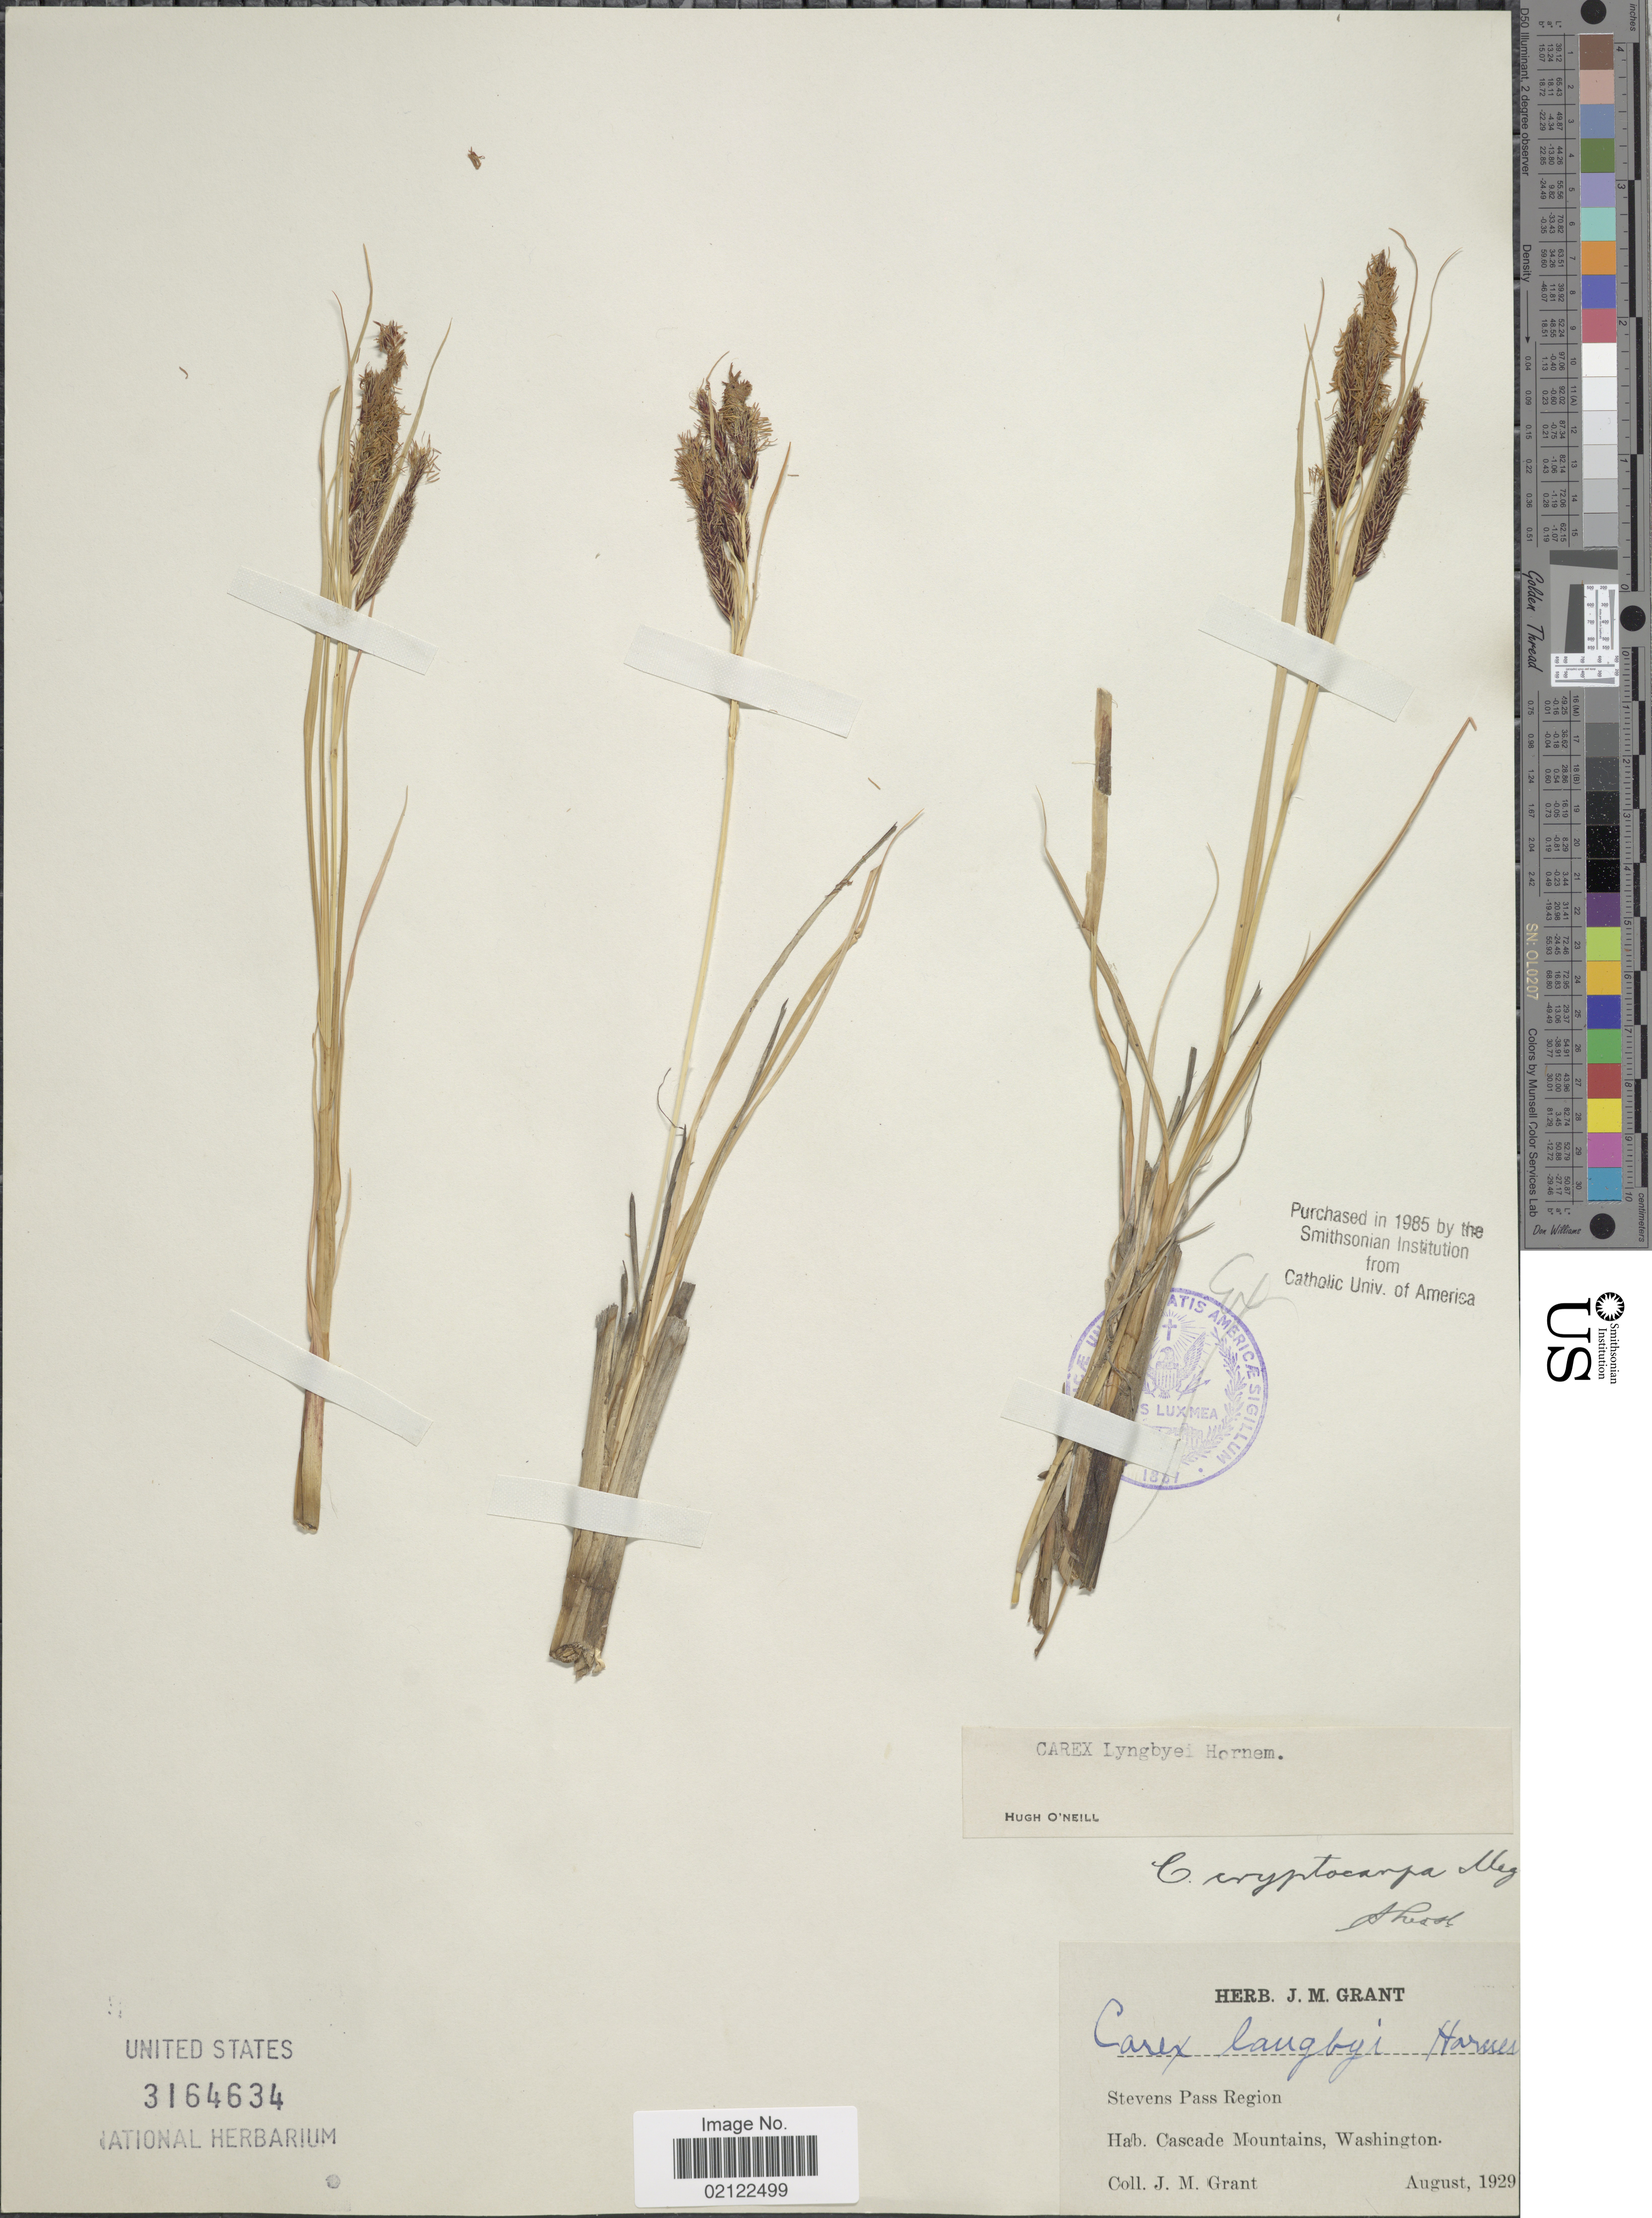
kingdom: Plantae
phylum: Tracheophyta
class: Liliopsida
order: Poales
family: Cyperaceae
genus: Carex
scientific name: Carex lyngbyei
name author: Hornem.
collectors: J. M. Grant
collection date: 1929-08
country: United States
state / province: Washington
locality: Stevens Pass Region. Cascade Mountains, Washington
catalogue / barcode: US 3164634